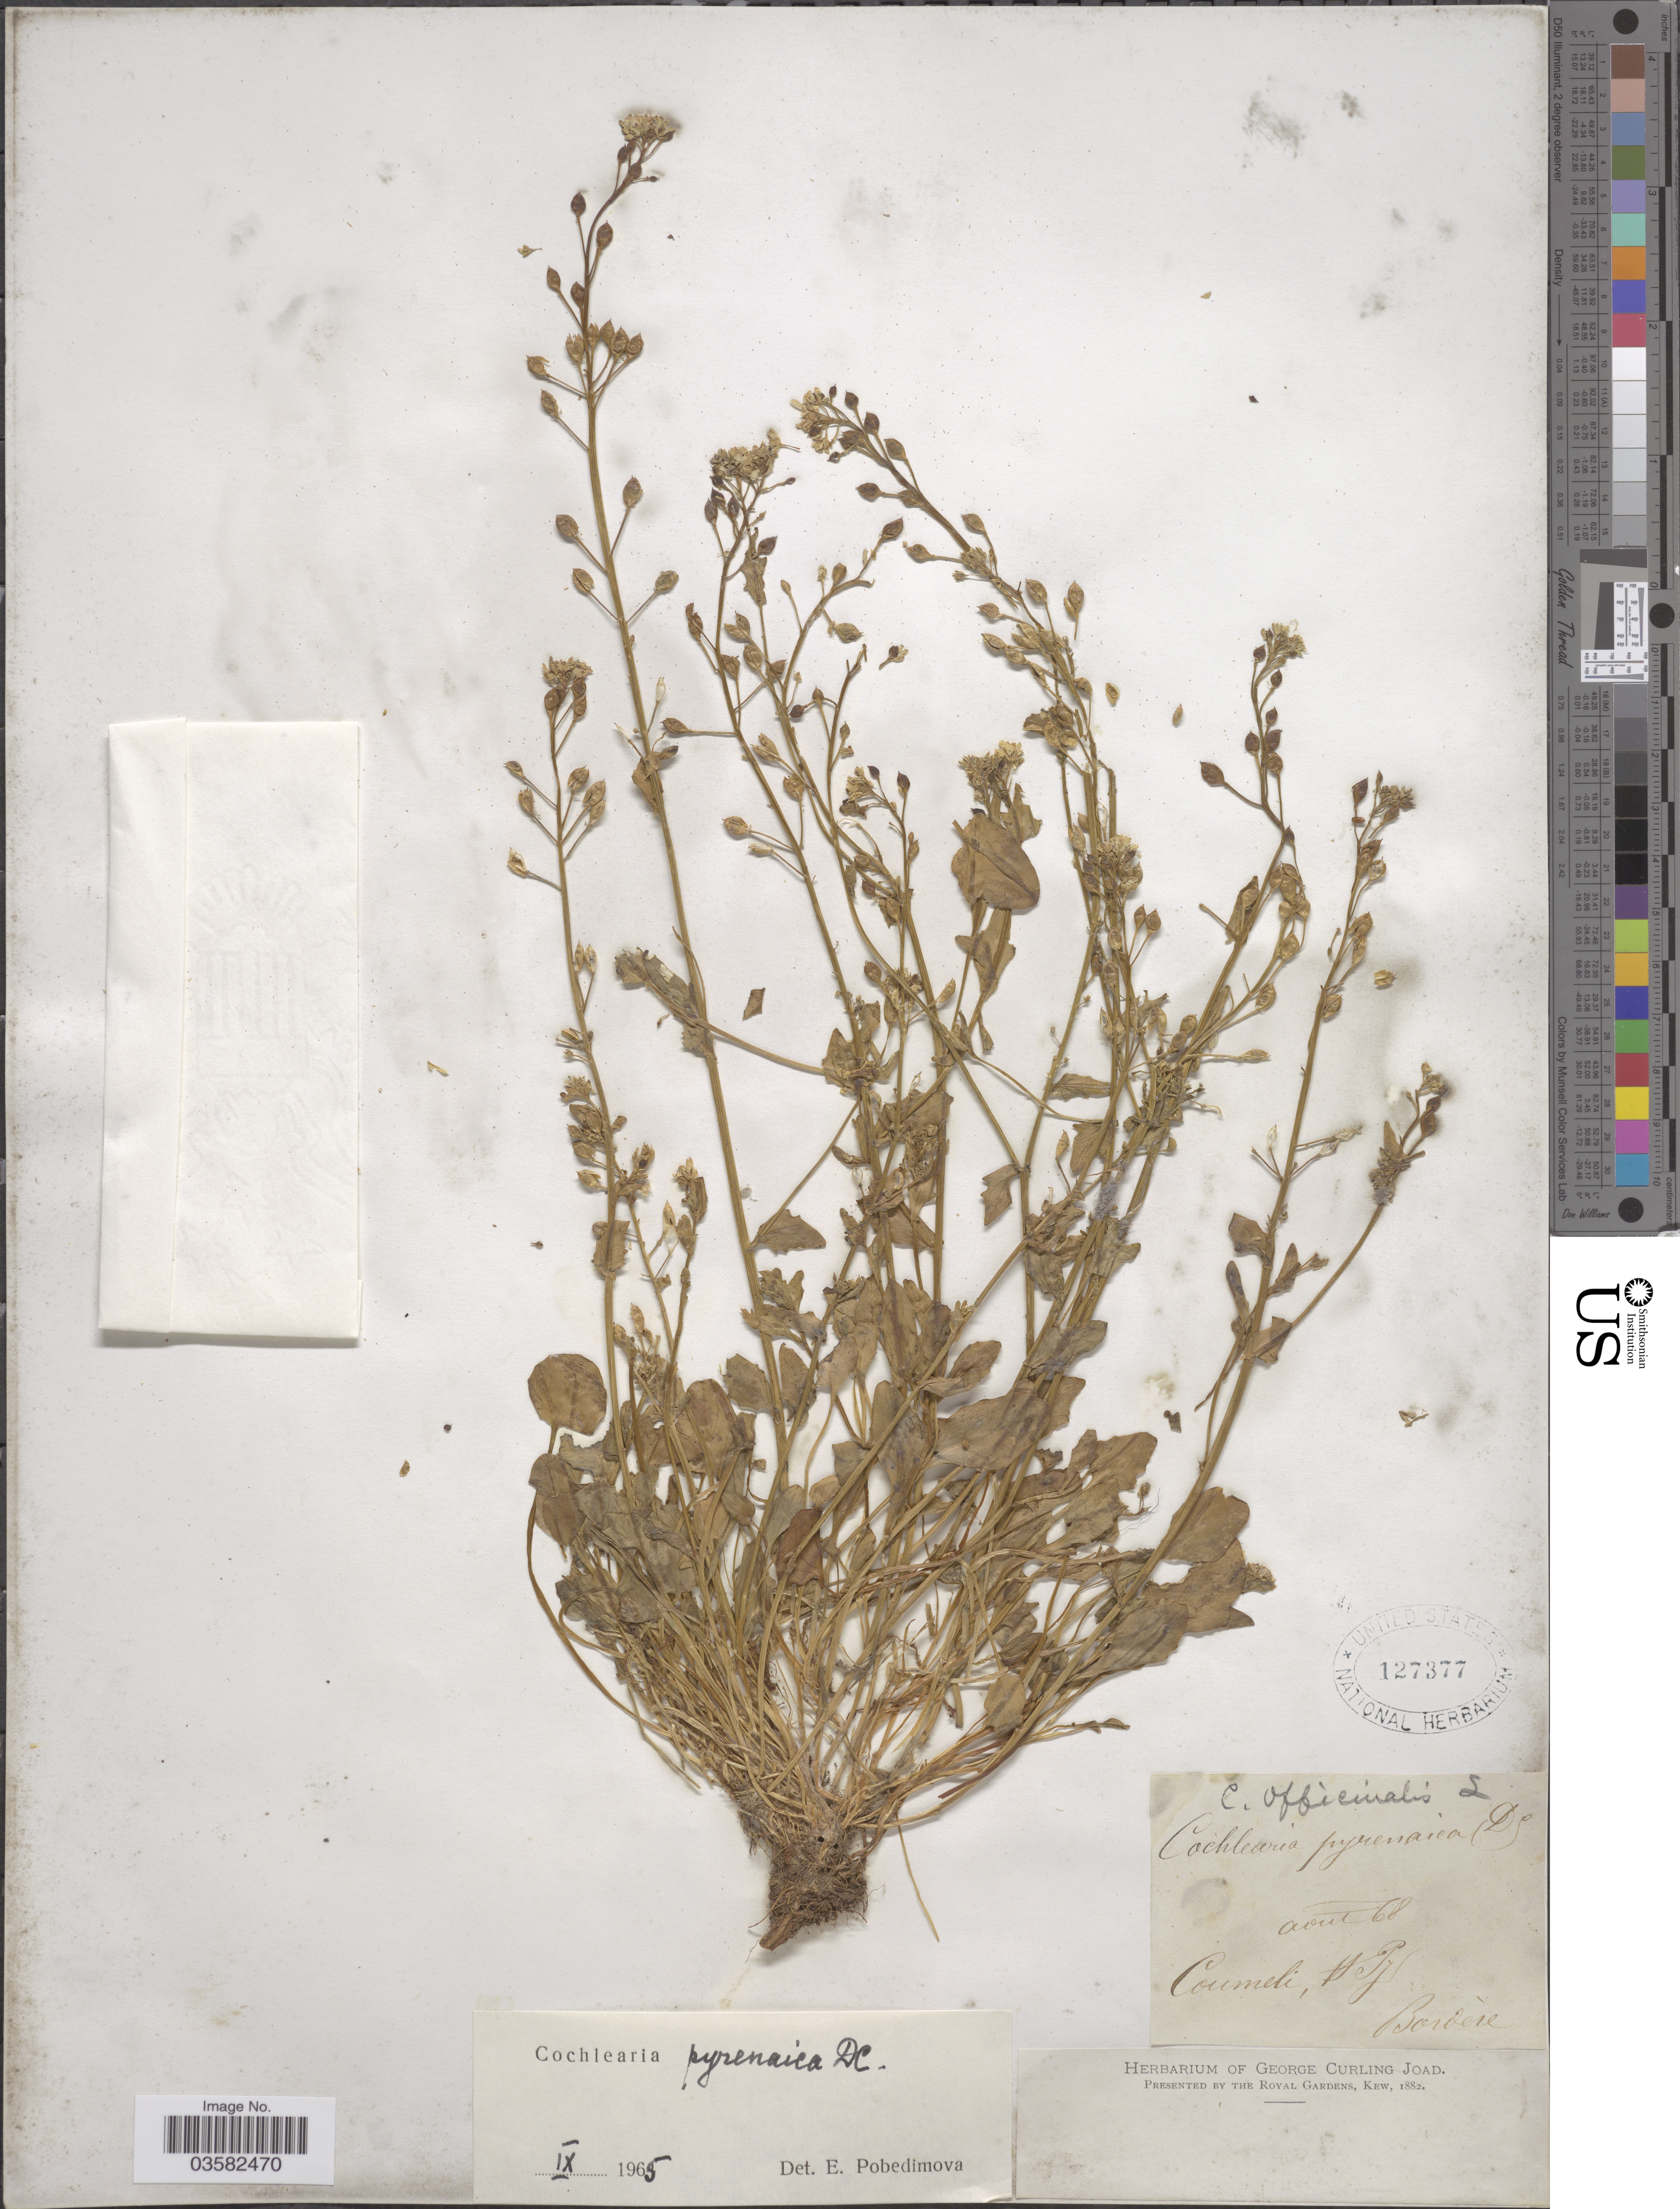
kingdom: Plantae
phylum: Tracheophyta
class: Magnoliopsida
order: Brassicales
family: Brassicaceae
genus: Cochlearia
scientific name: Cochlearia pyrenaica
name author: DC.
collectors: -. Bordère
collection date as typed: Transcribed d/m/y: /8/68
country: France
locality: Coumeli, H. Py.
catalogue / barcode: US 127377